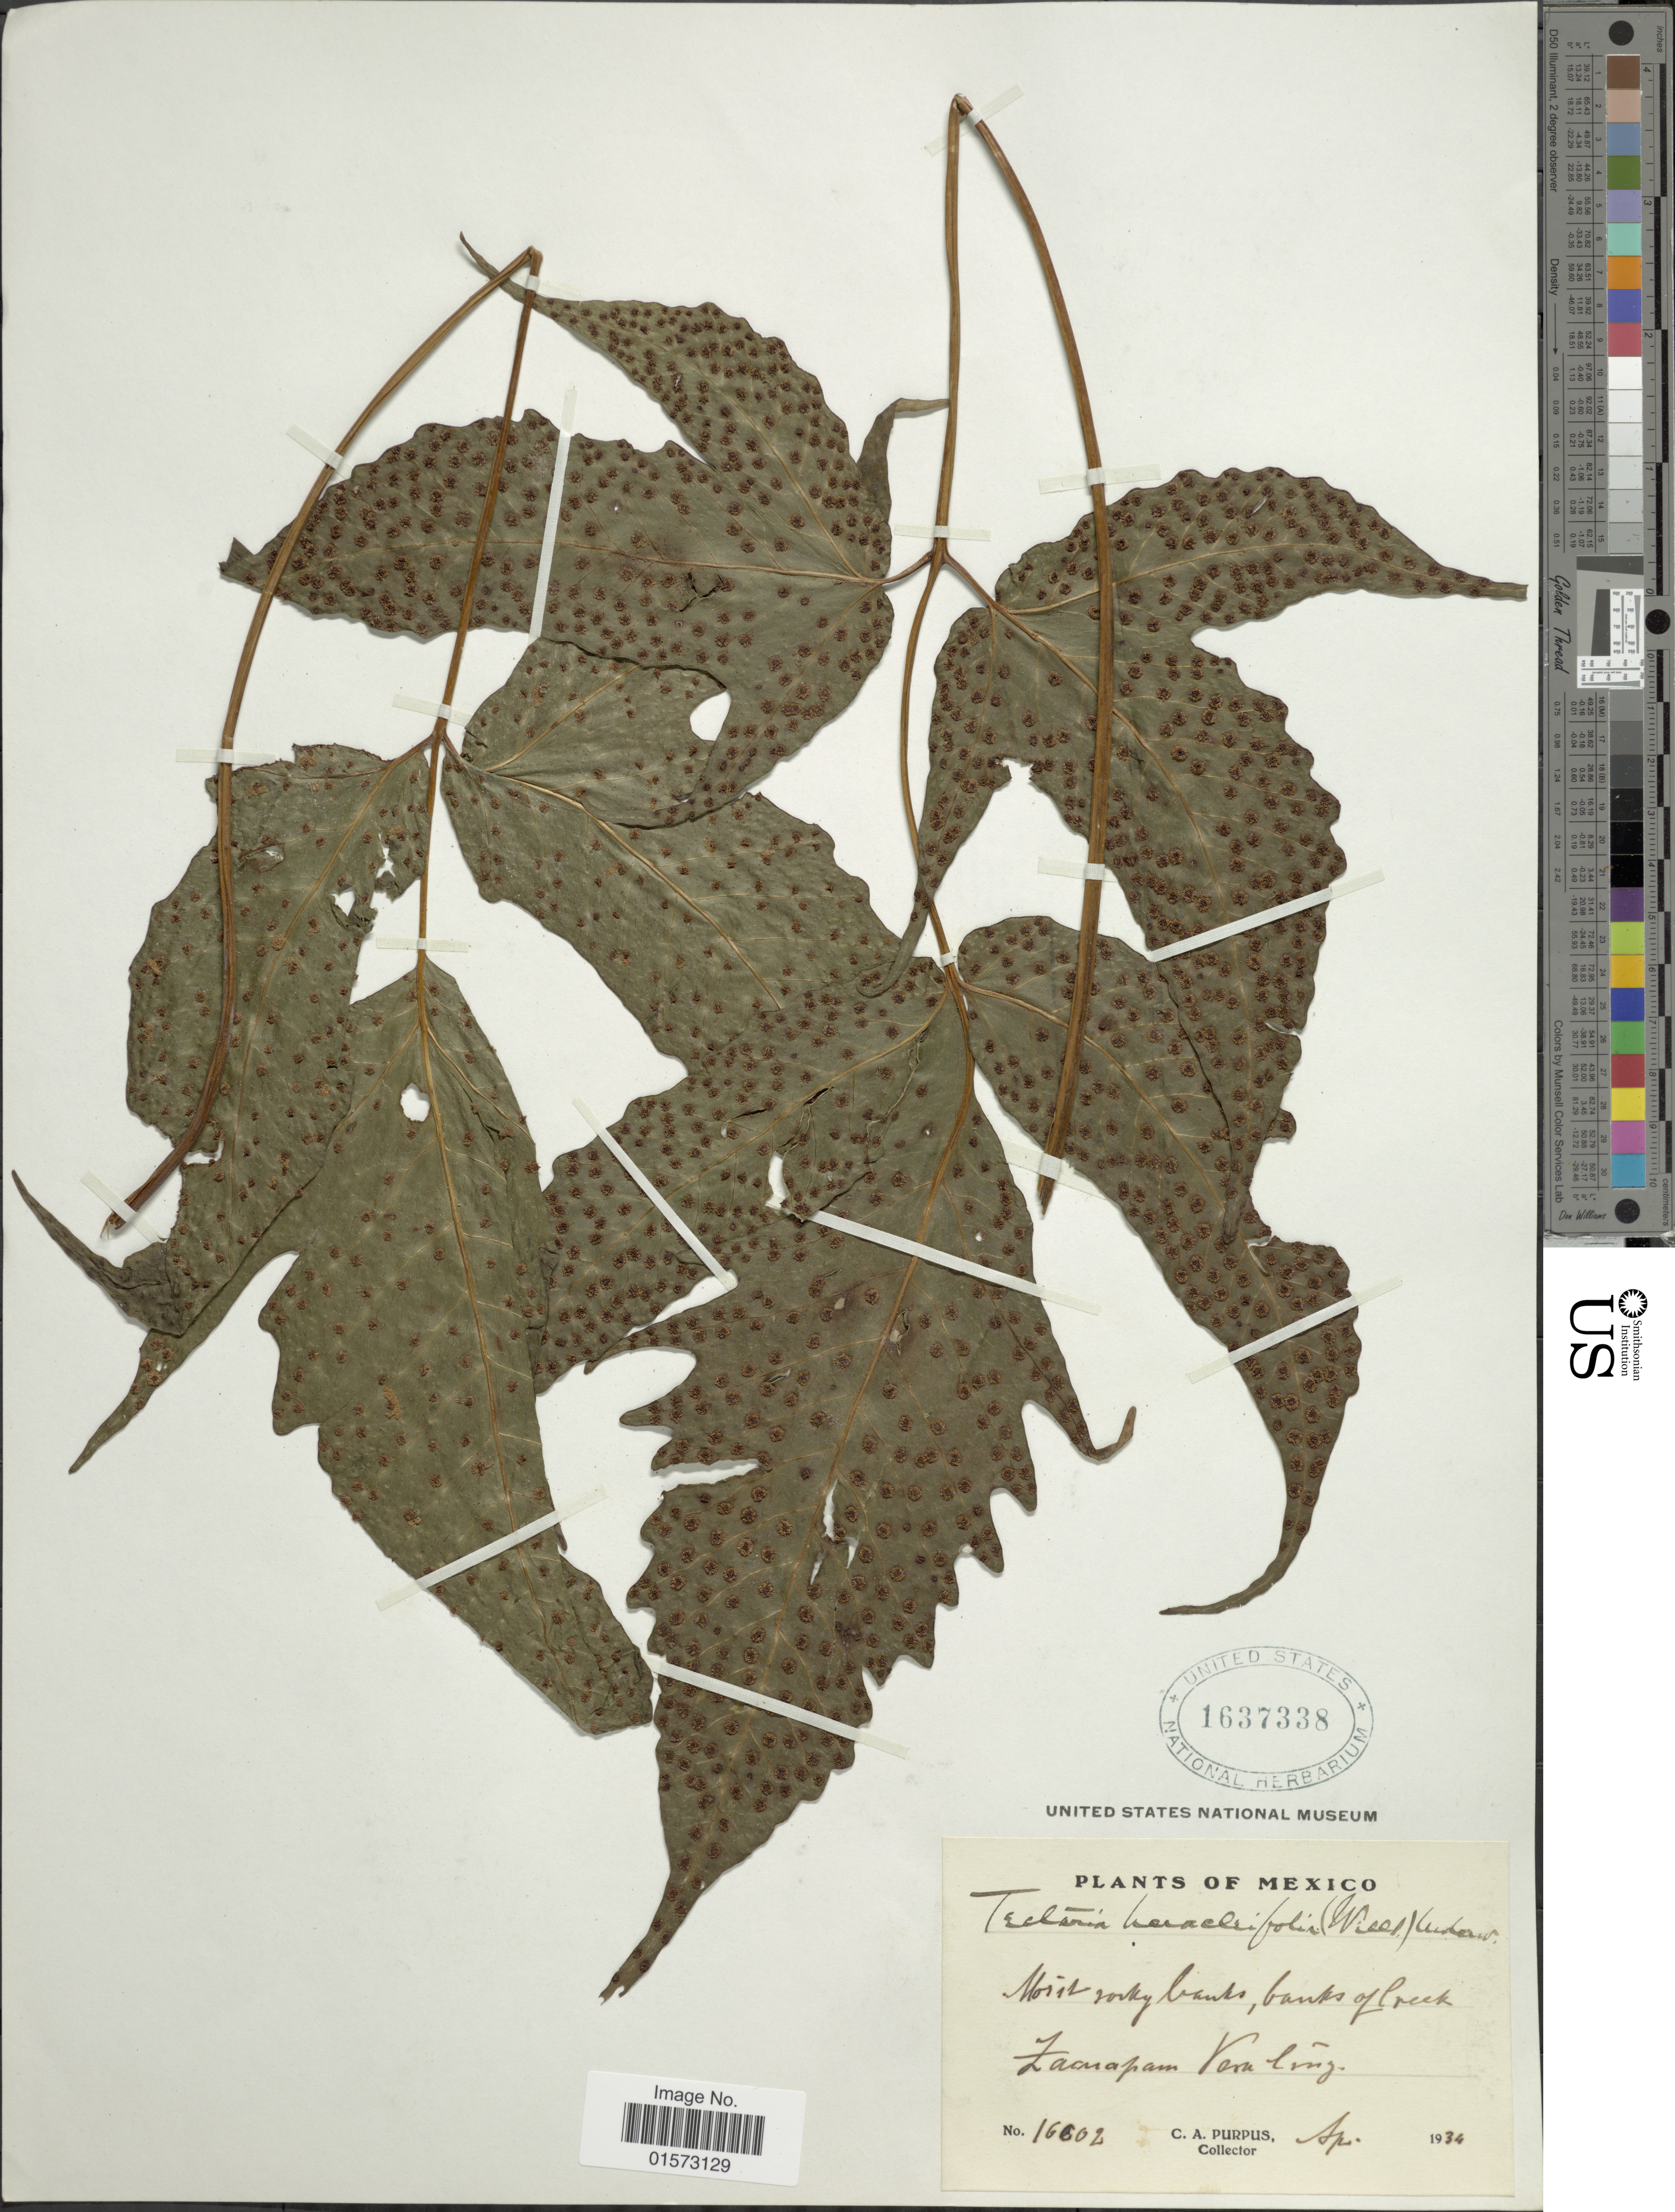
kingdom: Plantae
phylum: Tracheophyta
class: Polypodiopsida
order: Polypodiales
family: Tectariaceae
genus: Tectaria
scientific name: Tectaria heracleifolia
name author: (Willd.) Underw.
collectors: C. A. Purpus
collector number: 16502*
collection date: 1934-04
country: Mexico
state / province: Veracruz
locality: Moist rocky banks, banks of Creek, Zacuapan, Vera Cruz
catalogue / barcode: US 1637338